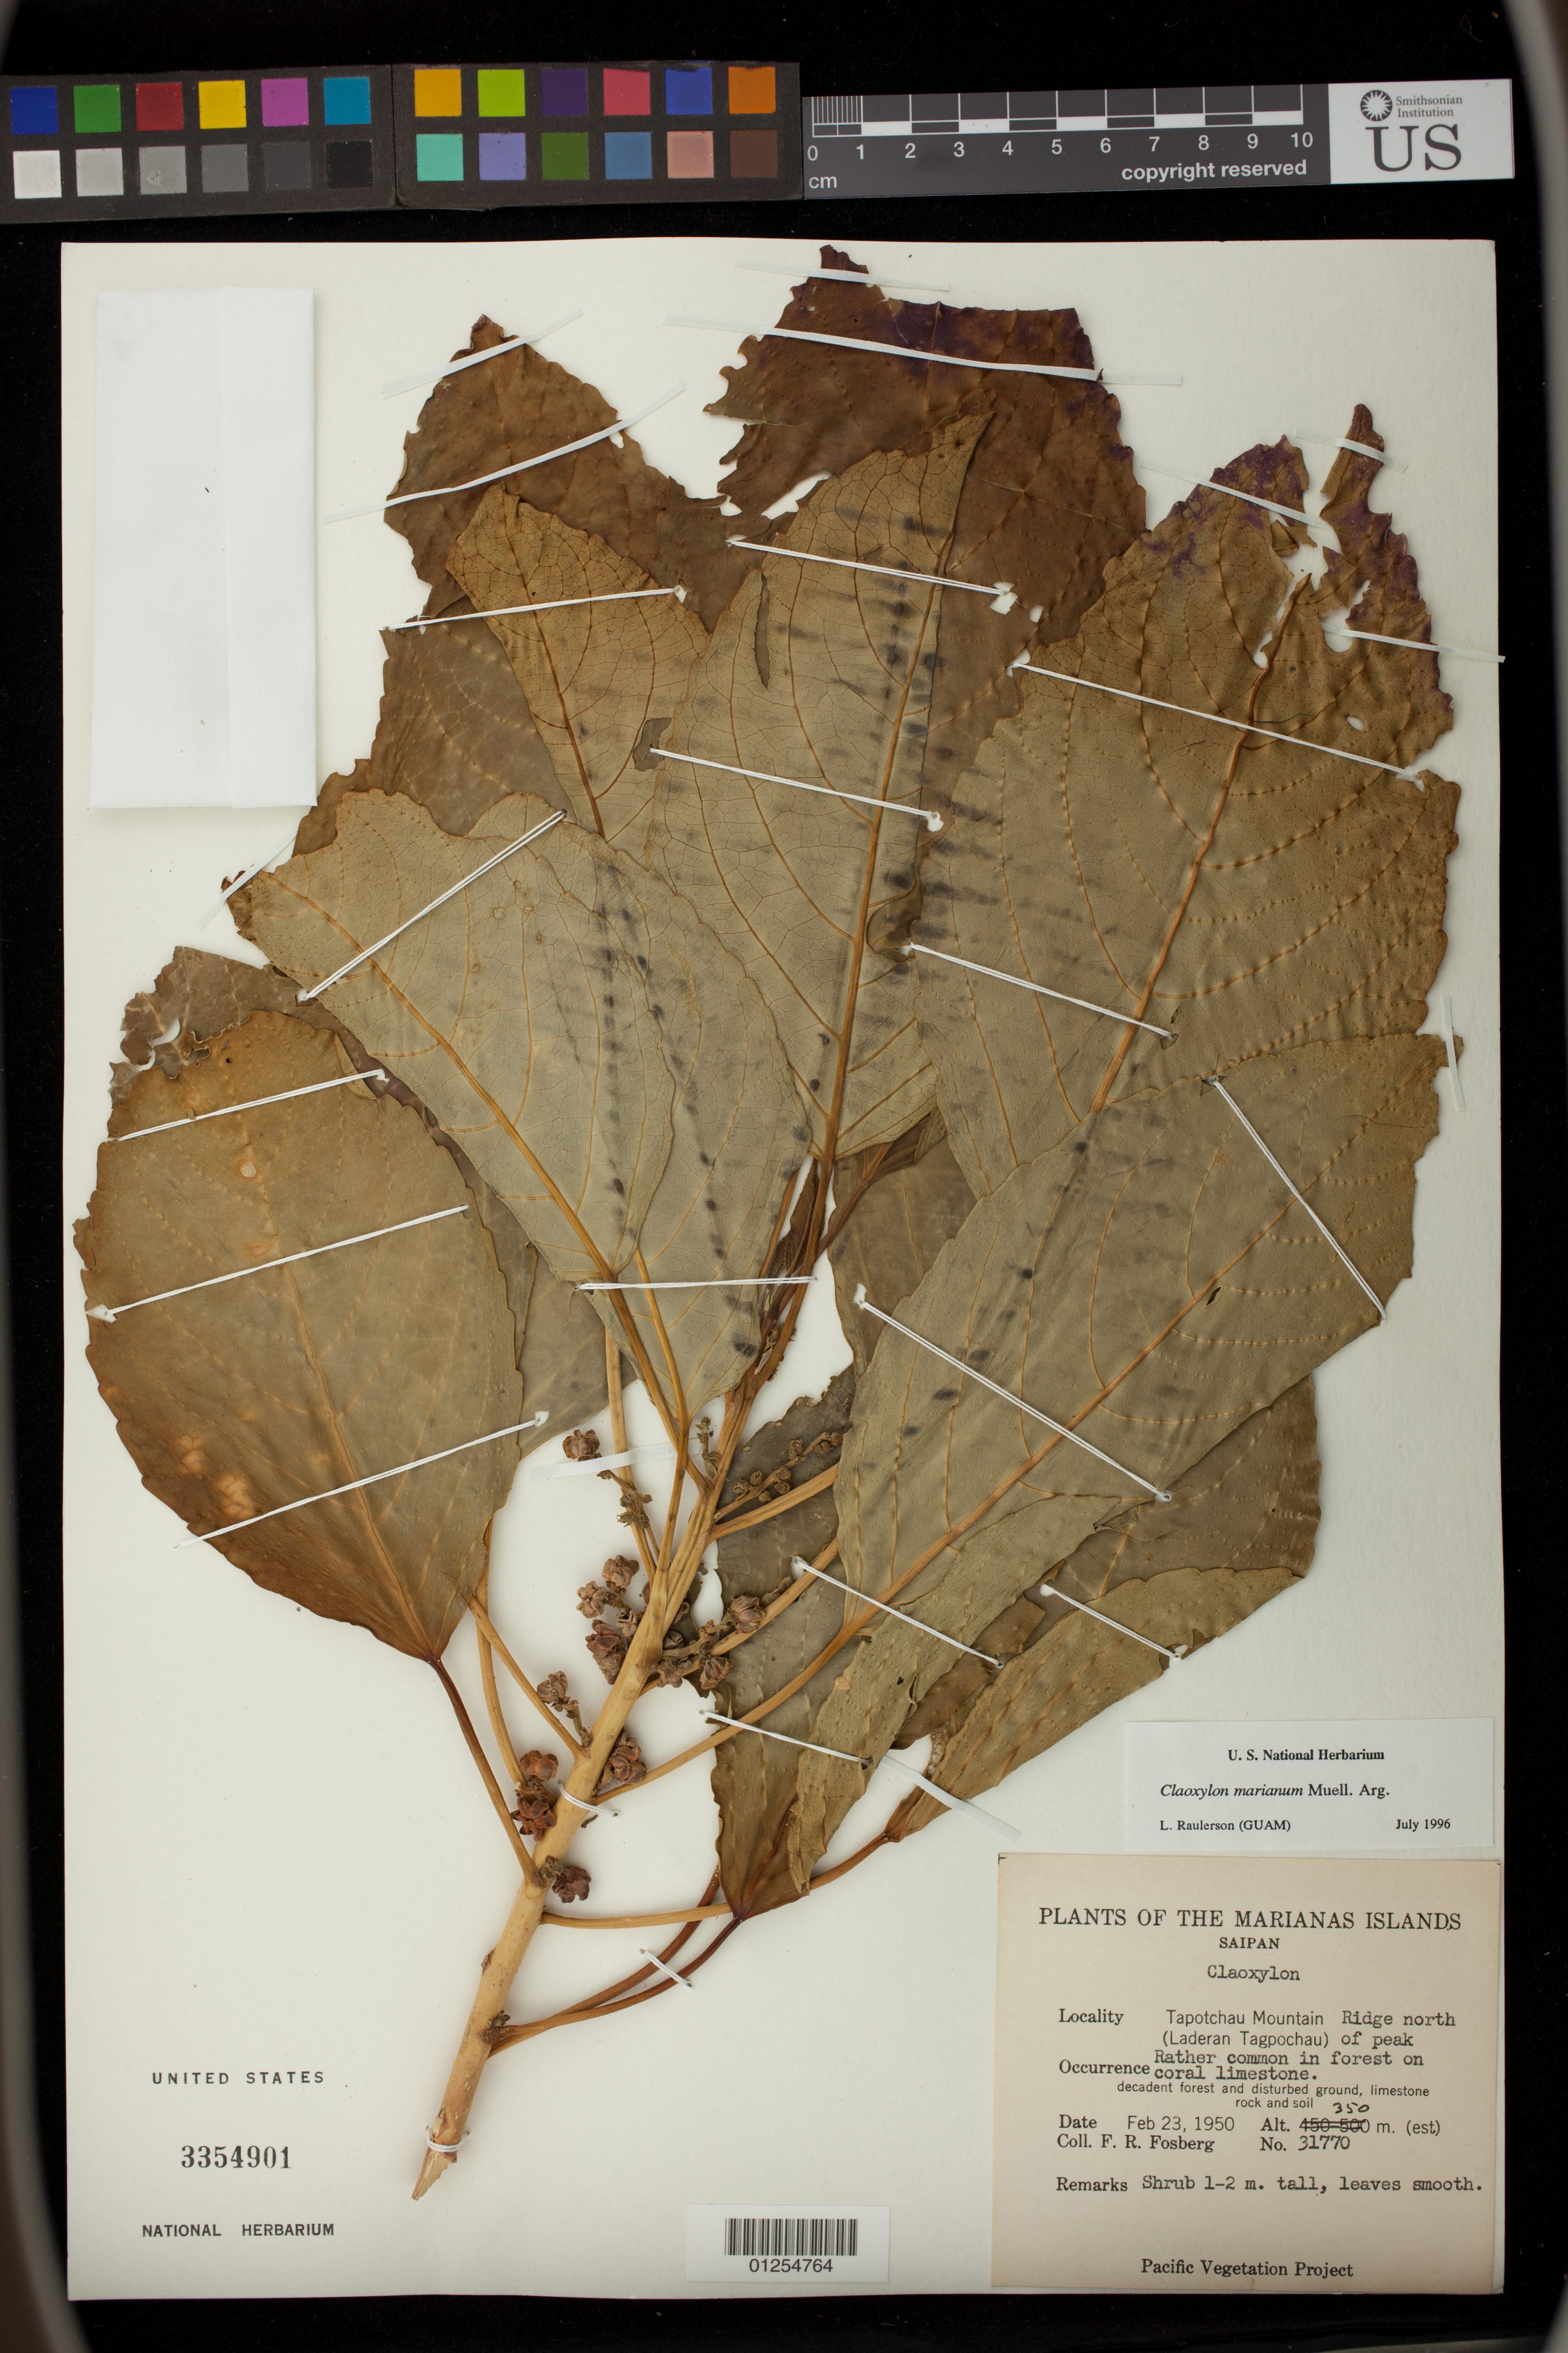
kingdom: Plantae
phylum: Tracheophyta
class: Magnoliopsida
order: Malpighiales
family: Euphorbiaceae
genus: Claoxylon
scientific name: Claoxylon marianum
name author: Müll. Arg.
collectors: F. R. Fosberg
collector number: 31770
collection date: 1950-02-23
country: Northern Mariana Islands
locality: Tapotchau Moountain Range north of peak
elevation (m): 350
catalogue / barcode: US 3354901